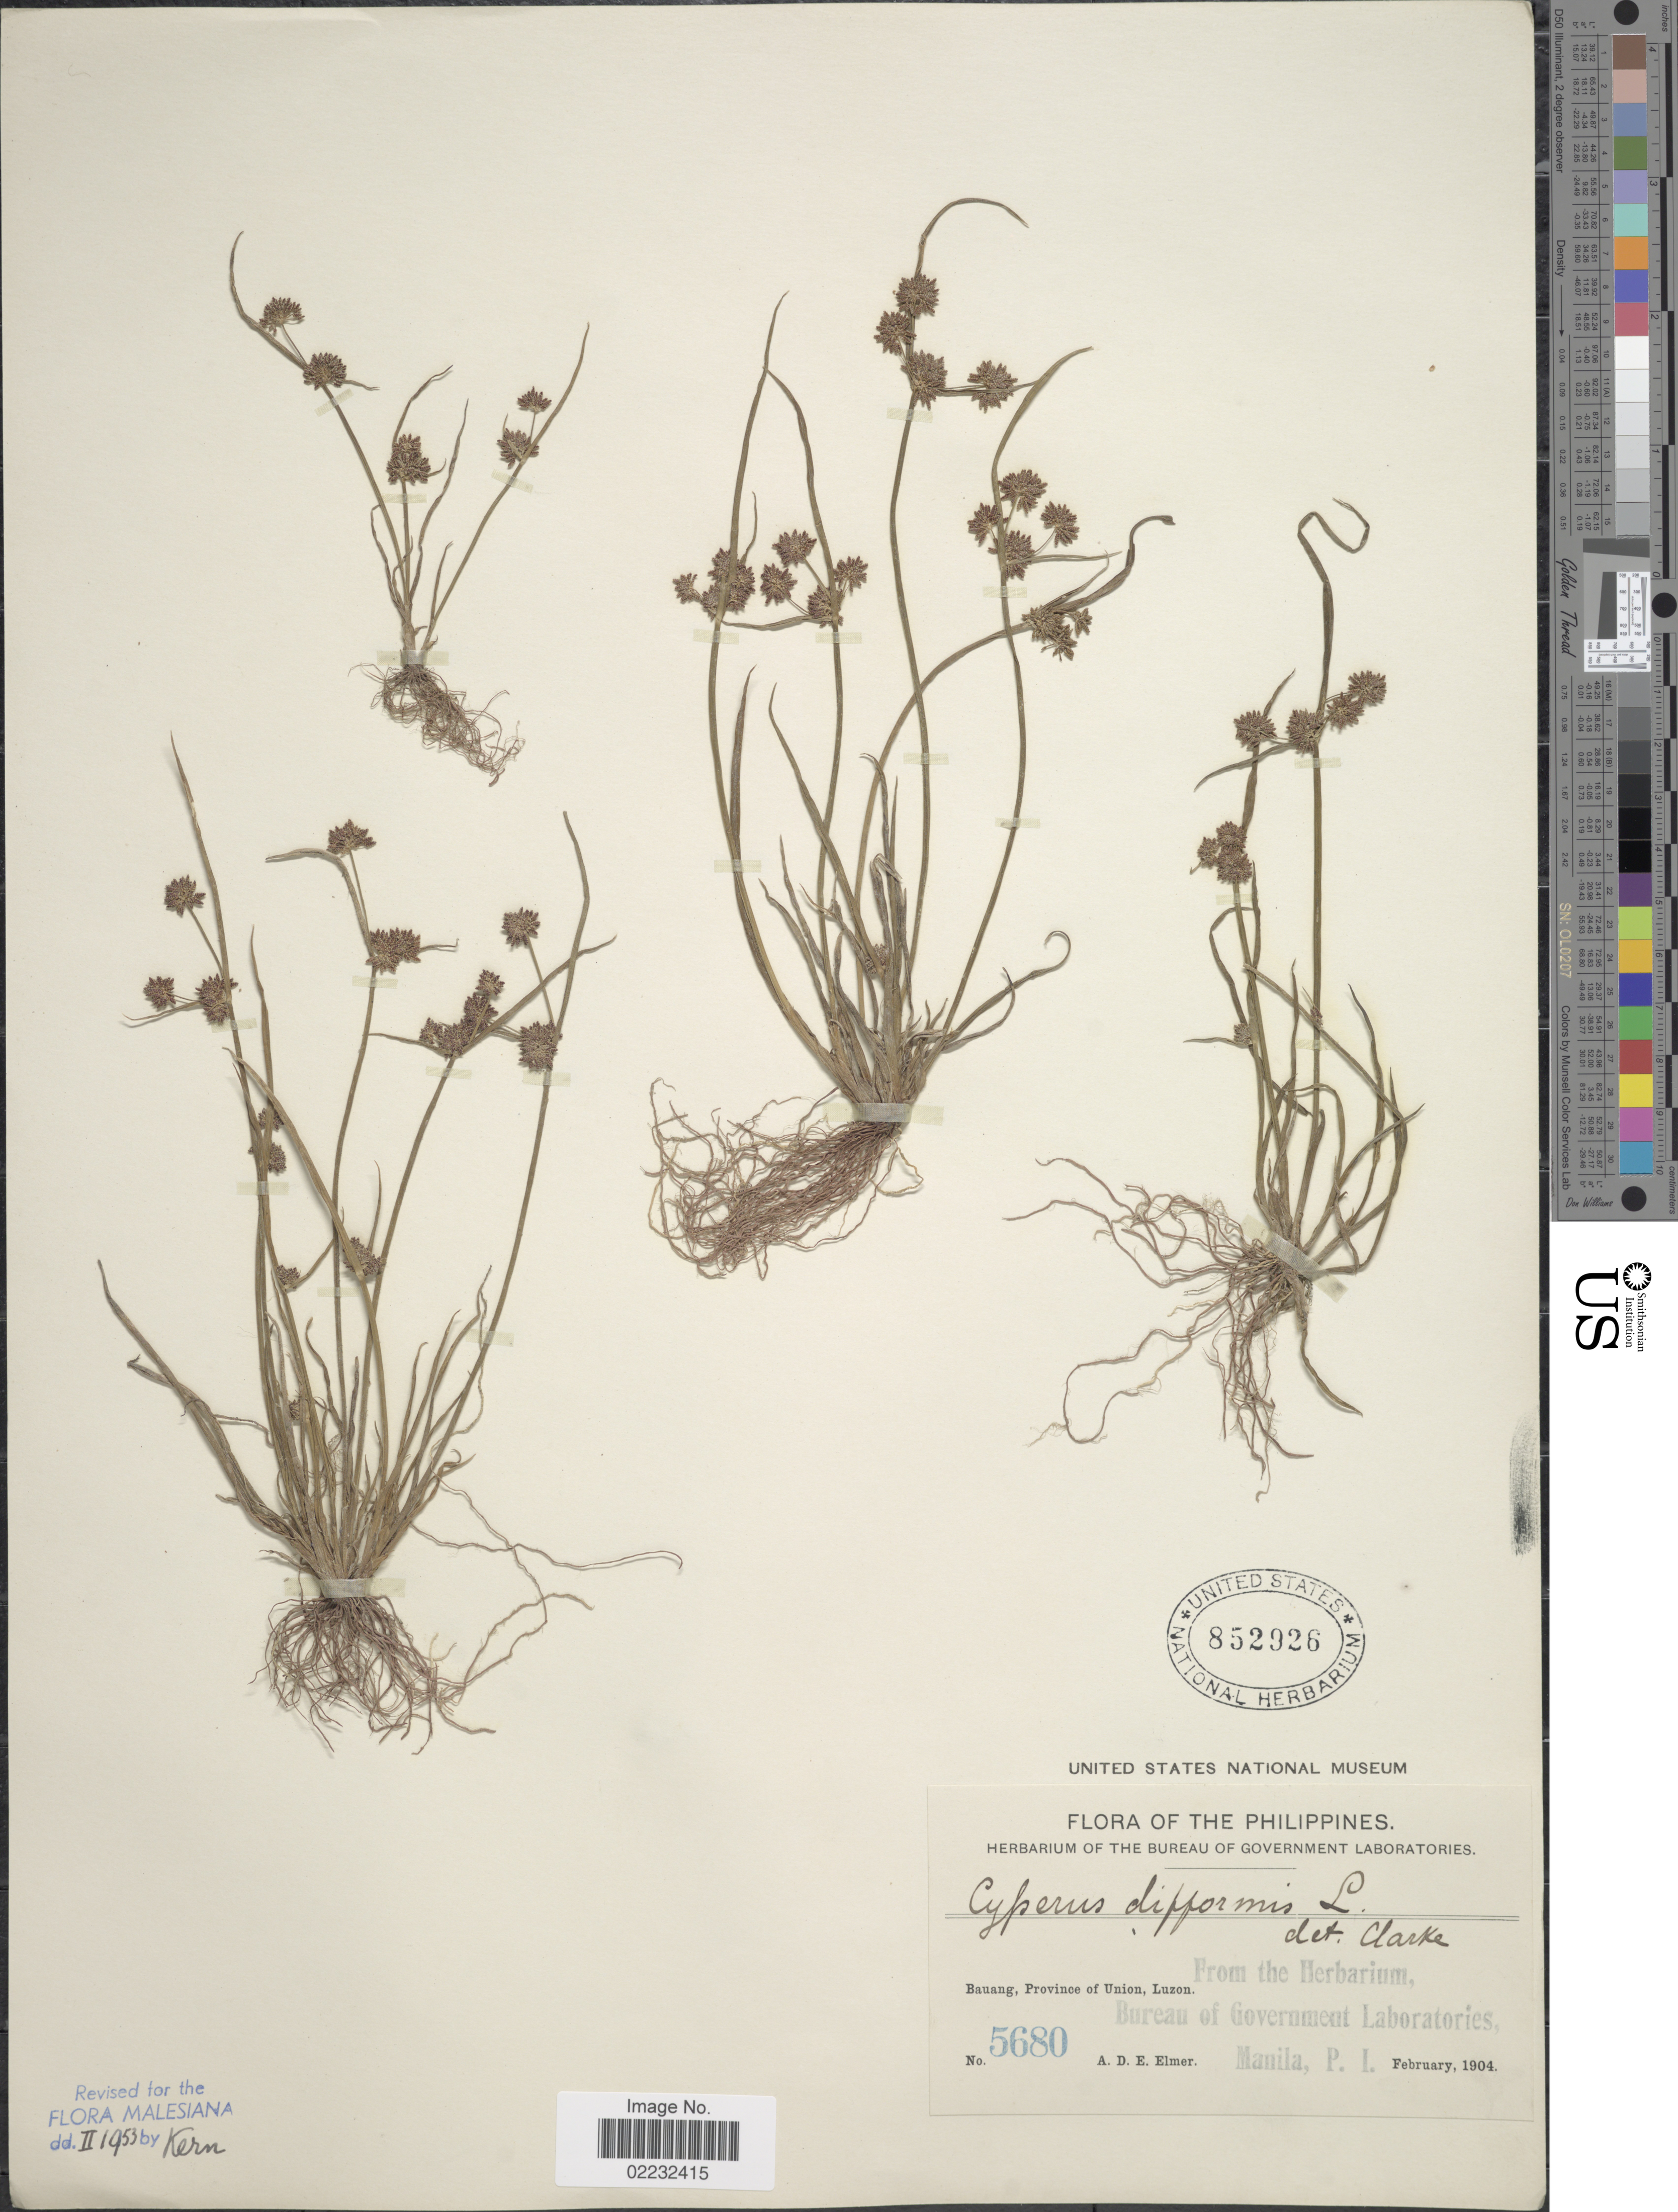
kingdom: Plantae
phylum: Tracheophyta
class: Liliopsida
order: Poales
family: Cyperaceae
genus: Cyperus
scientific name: Cyperus difformis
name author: L.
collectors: A. D. E. Elmer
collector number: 5680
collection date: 1904-02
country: Philippines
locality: Bauang, Province of Union, Luzon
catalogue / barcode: US 852926